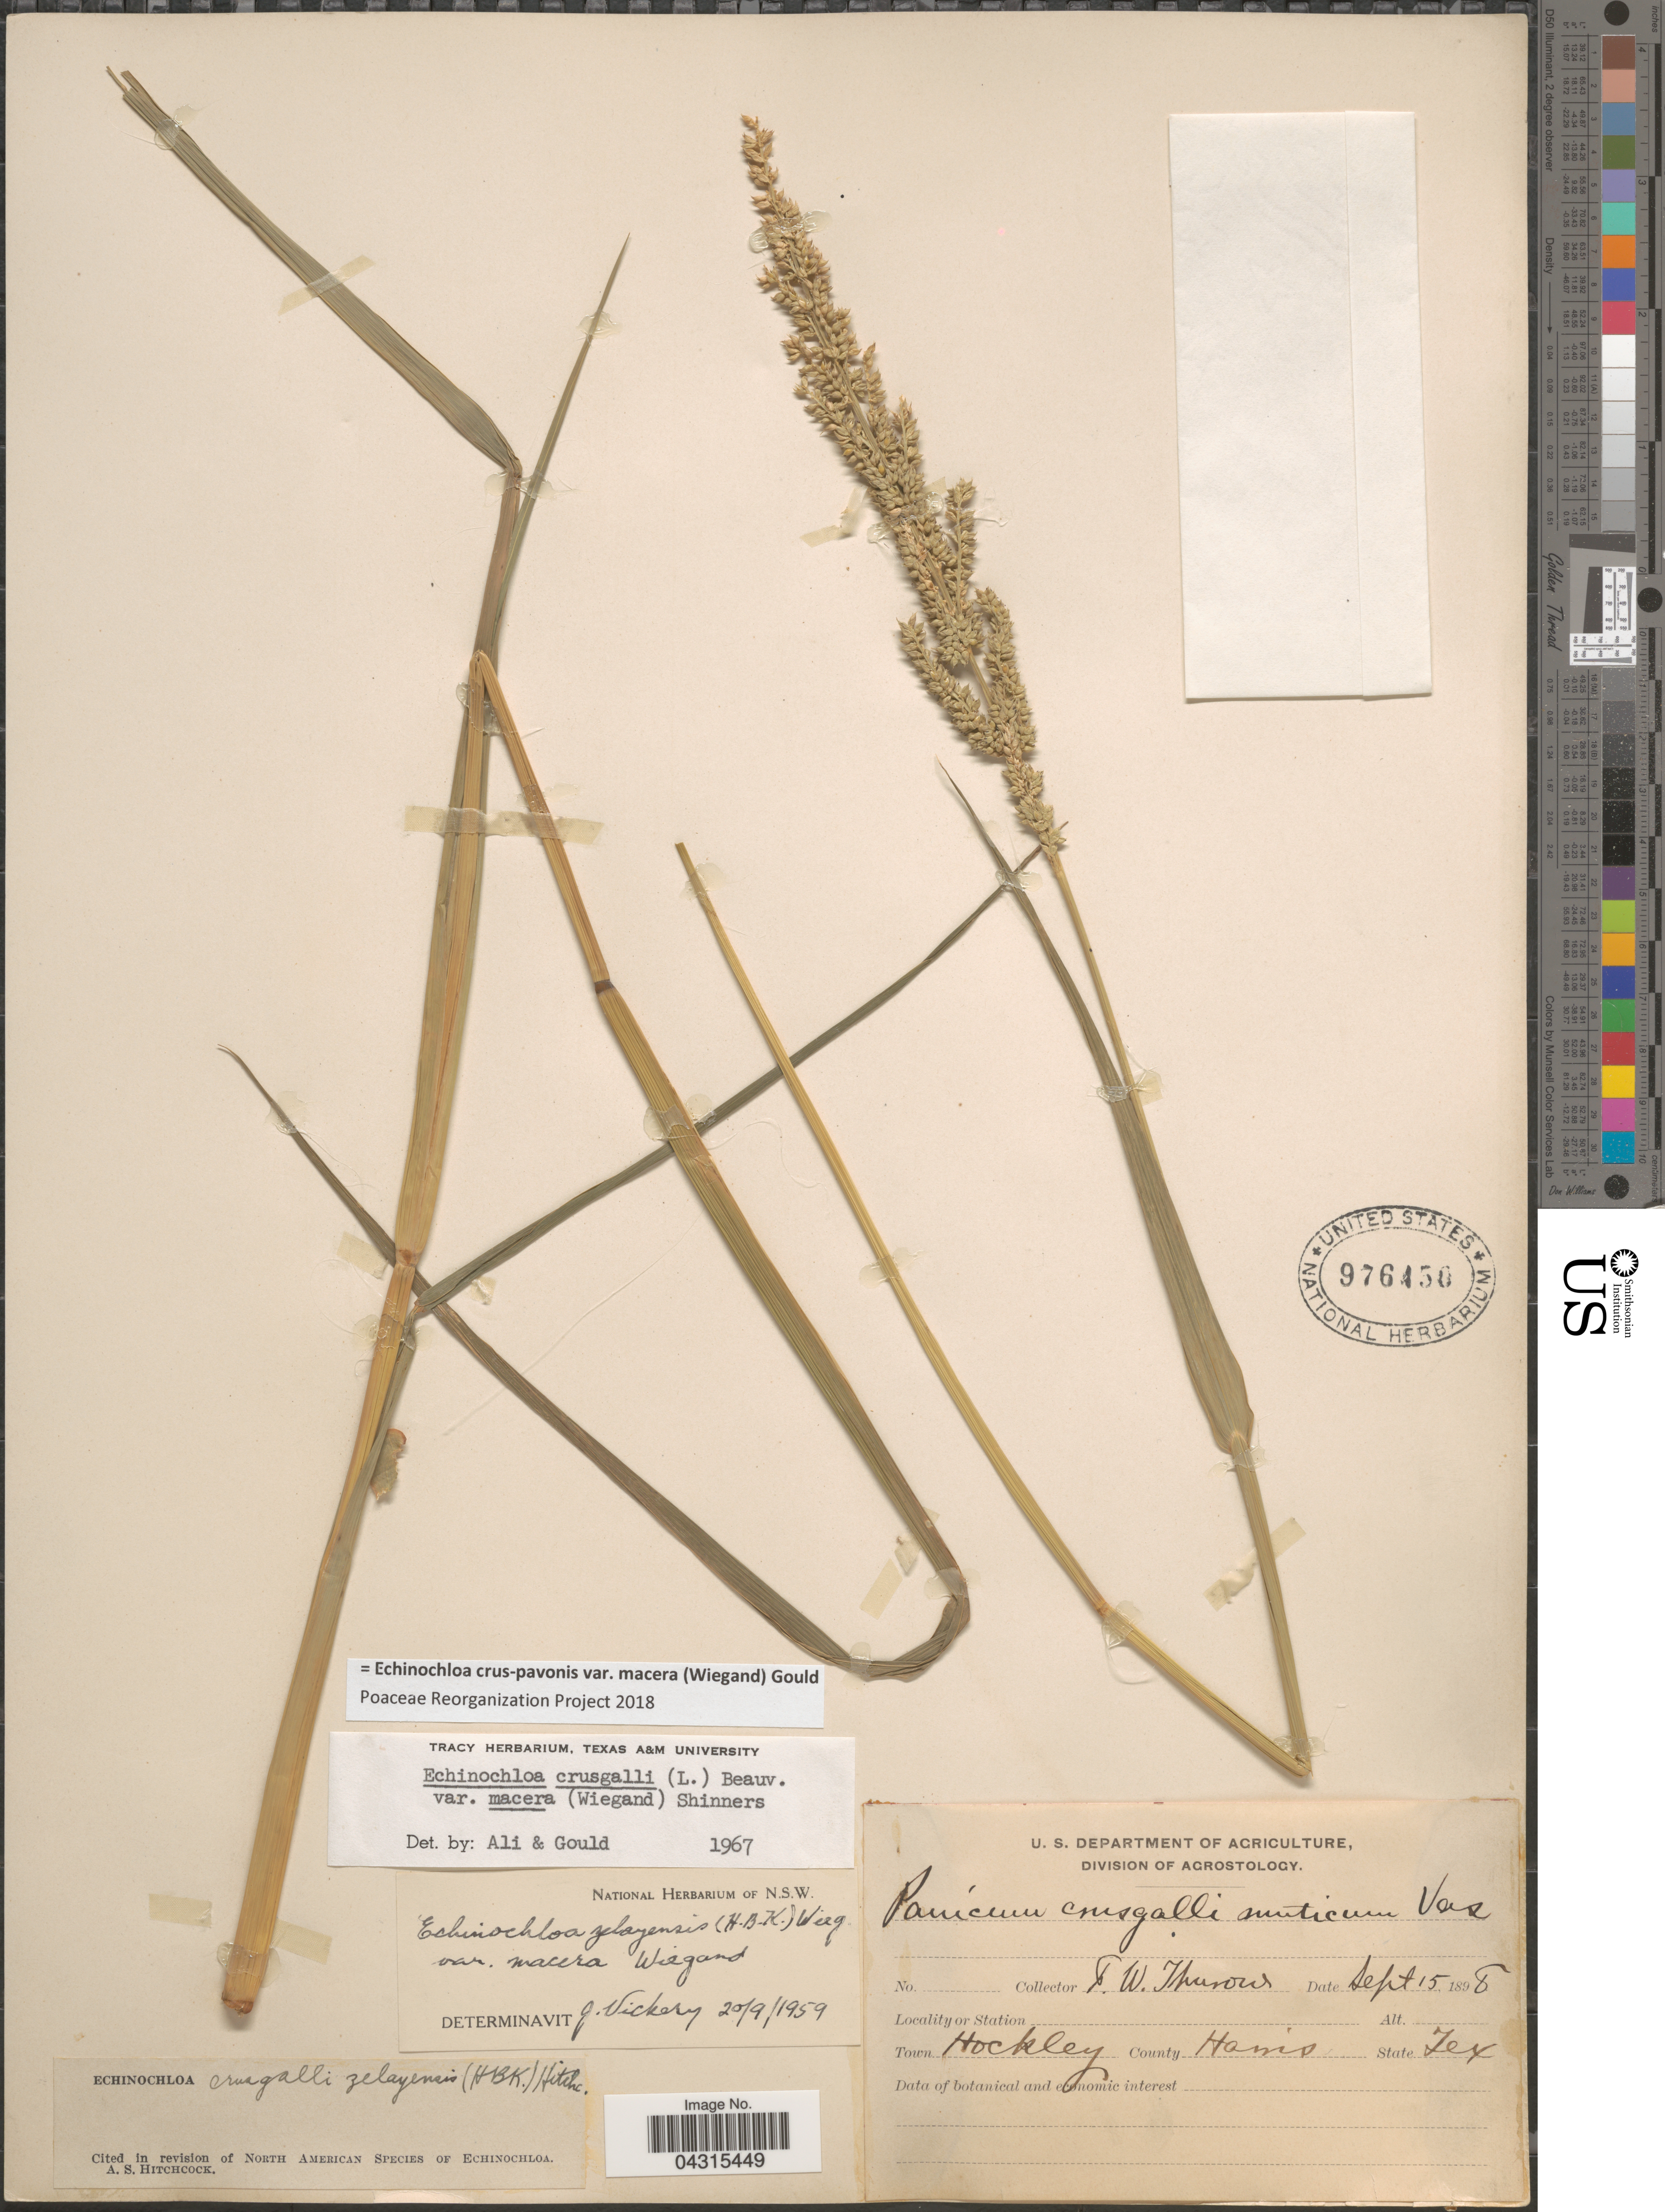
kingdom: Plantae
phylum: Tracheophyta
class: Liliopsida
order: Poales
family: Poaceae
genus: Echinochloa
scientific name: Echinochloa crus-pavonis var. macera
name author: (Wiegand) Gould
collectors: F. W. Thurow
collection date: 1898-09-15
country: United States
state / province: Texas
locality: Town Hockley. County Harris.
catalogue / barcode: US 976450